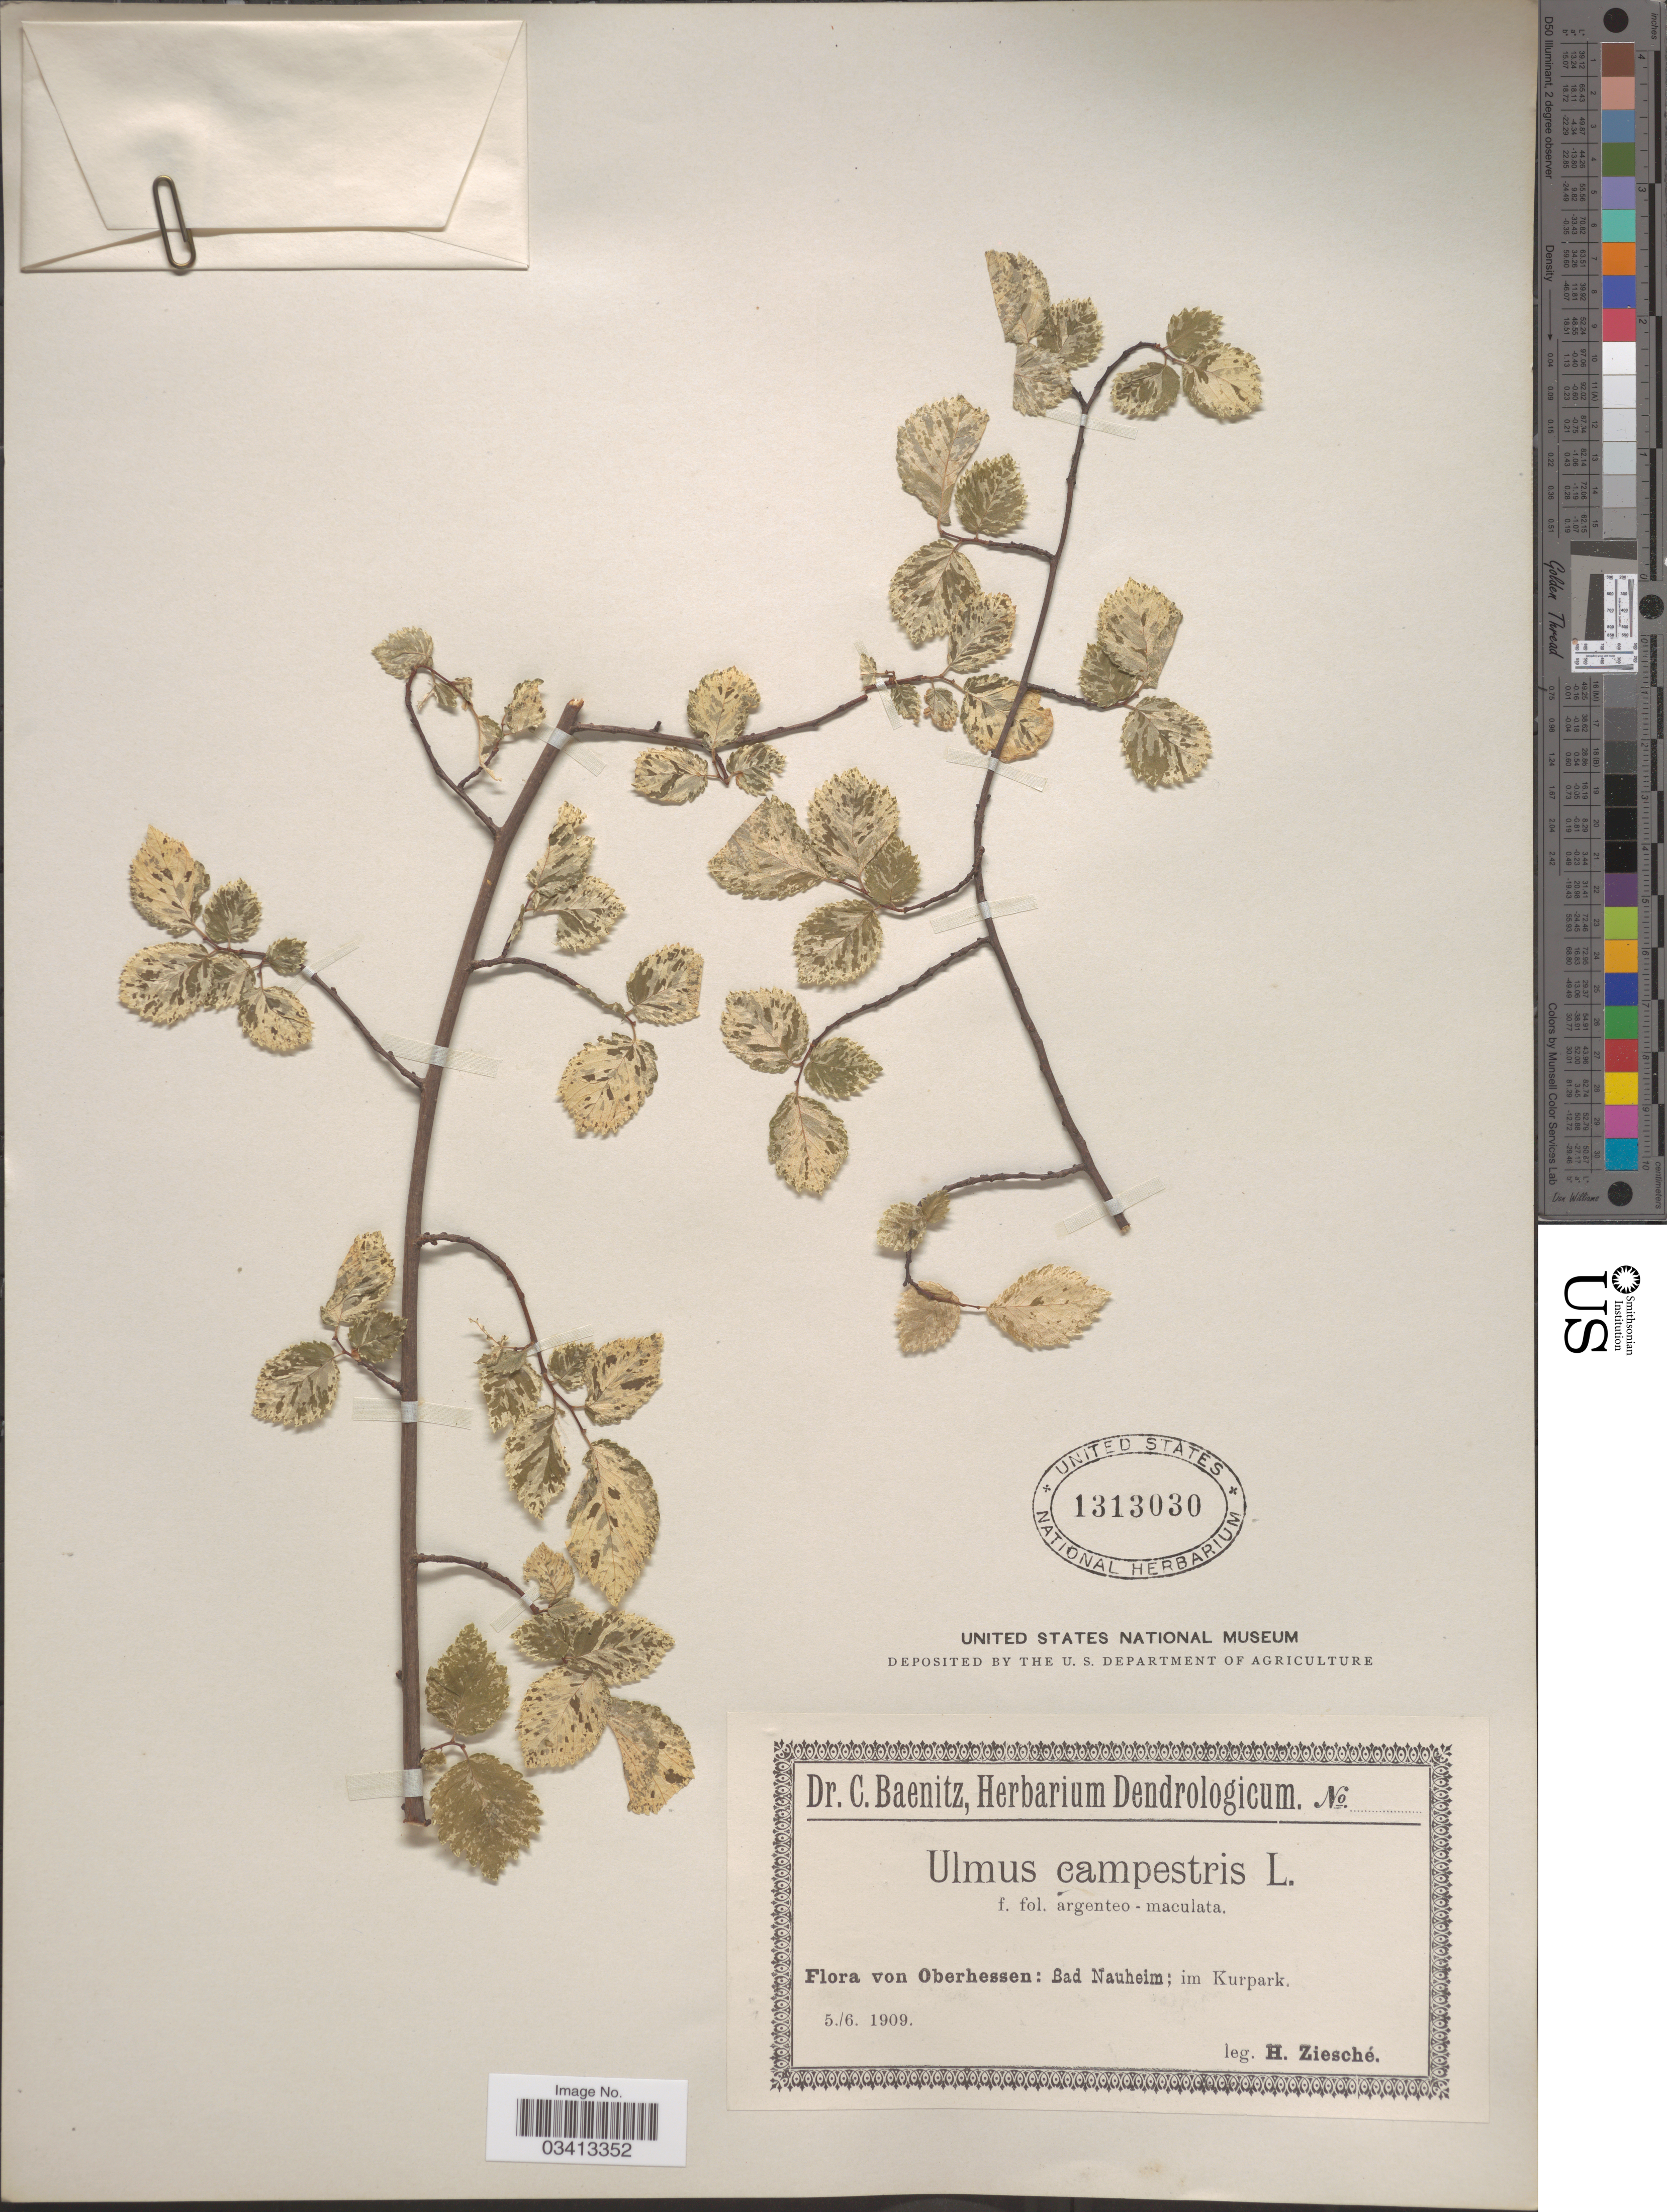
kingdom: Plantae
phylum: Tracheophyta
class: Magnoliopsida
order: Rosales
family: Ulmaceae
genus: Ulmus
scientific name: Ulmus campestris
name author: L.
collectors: H. Ziesché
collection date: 1909-06-05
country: Germany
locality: Oberhessen: Bad Nauheim; im Kurpark.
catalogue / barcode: US 1313030